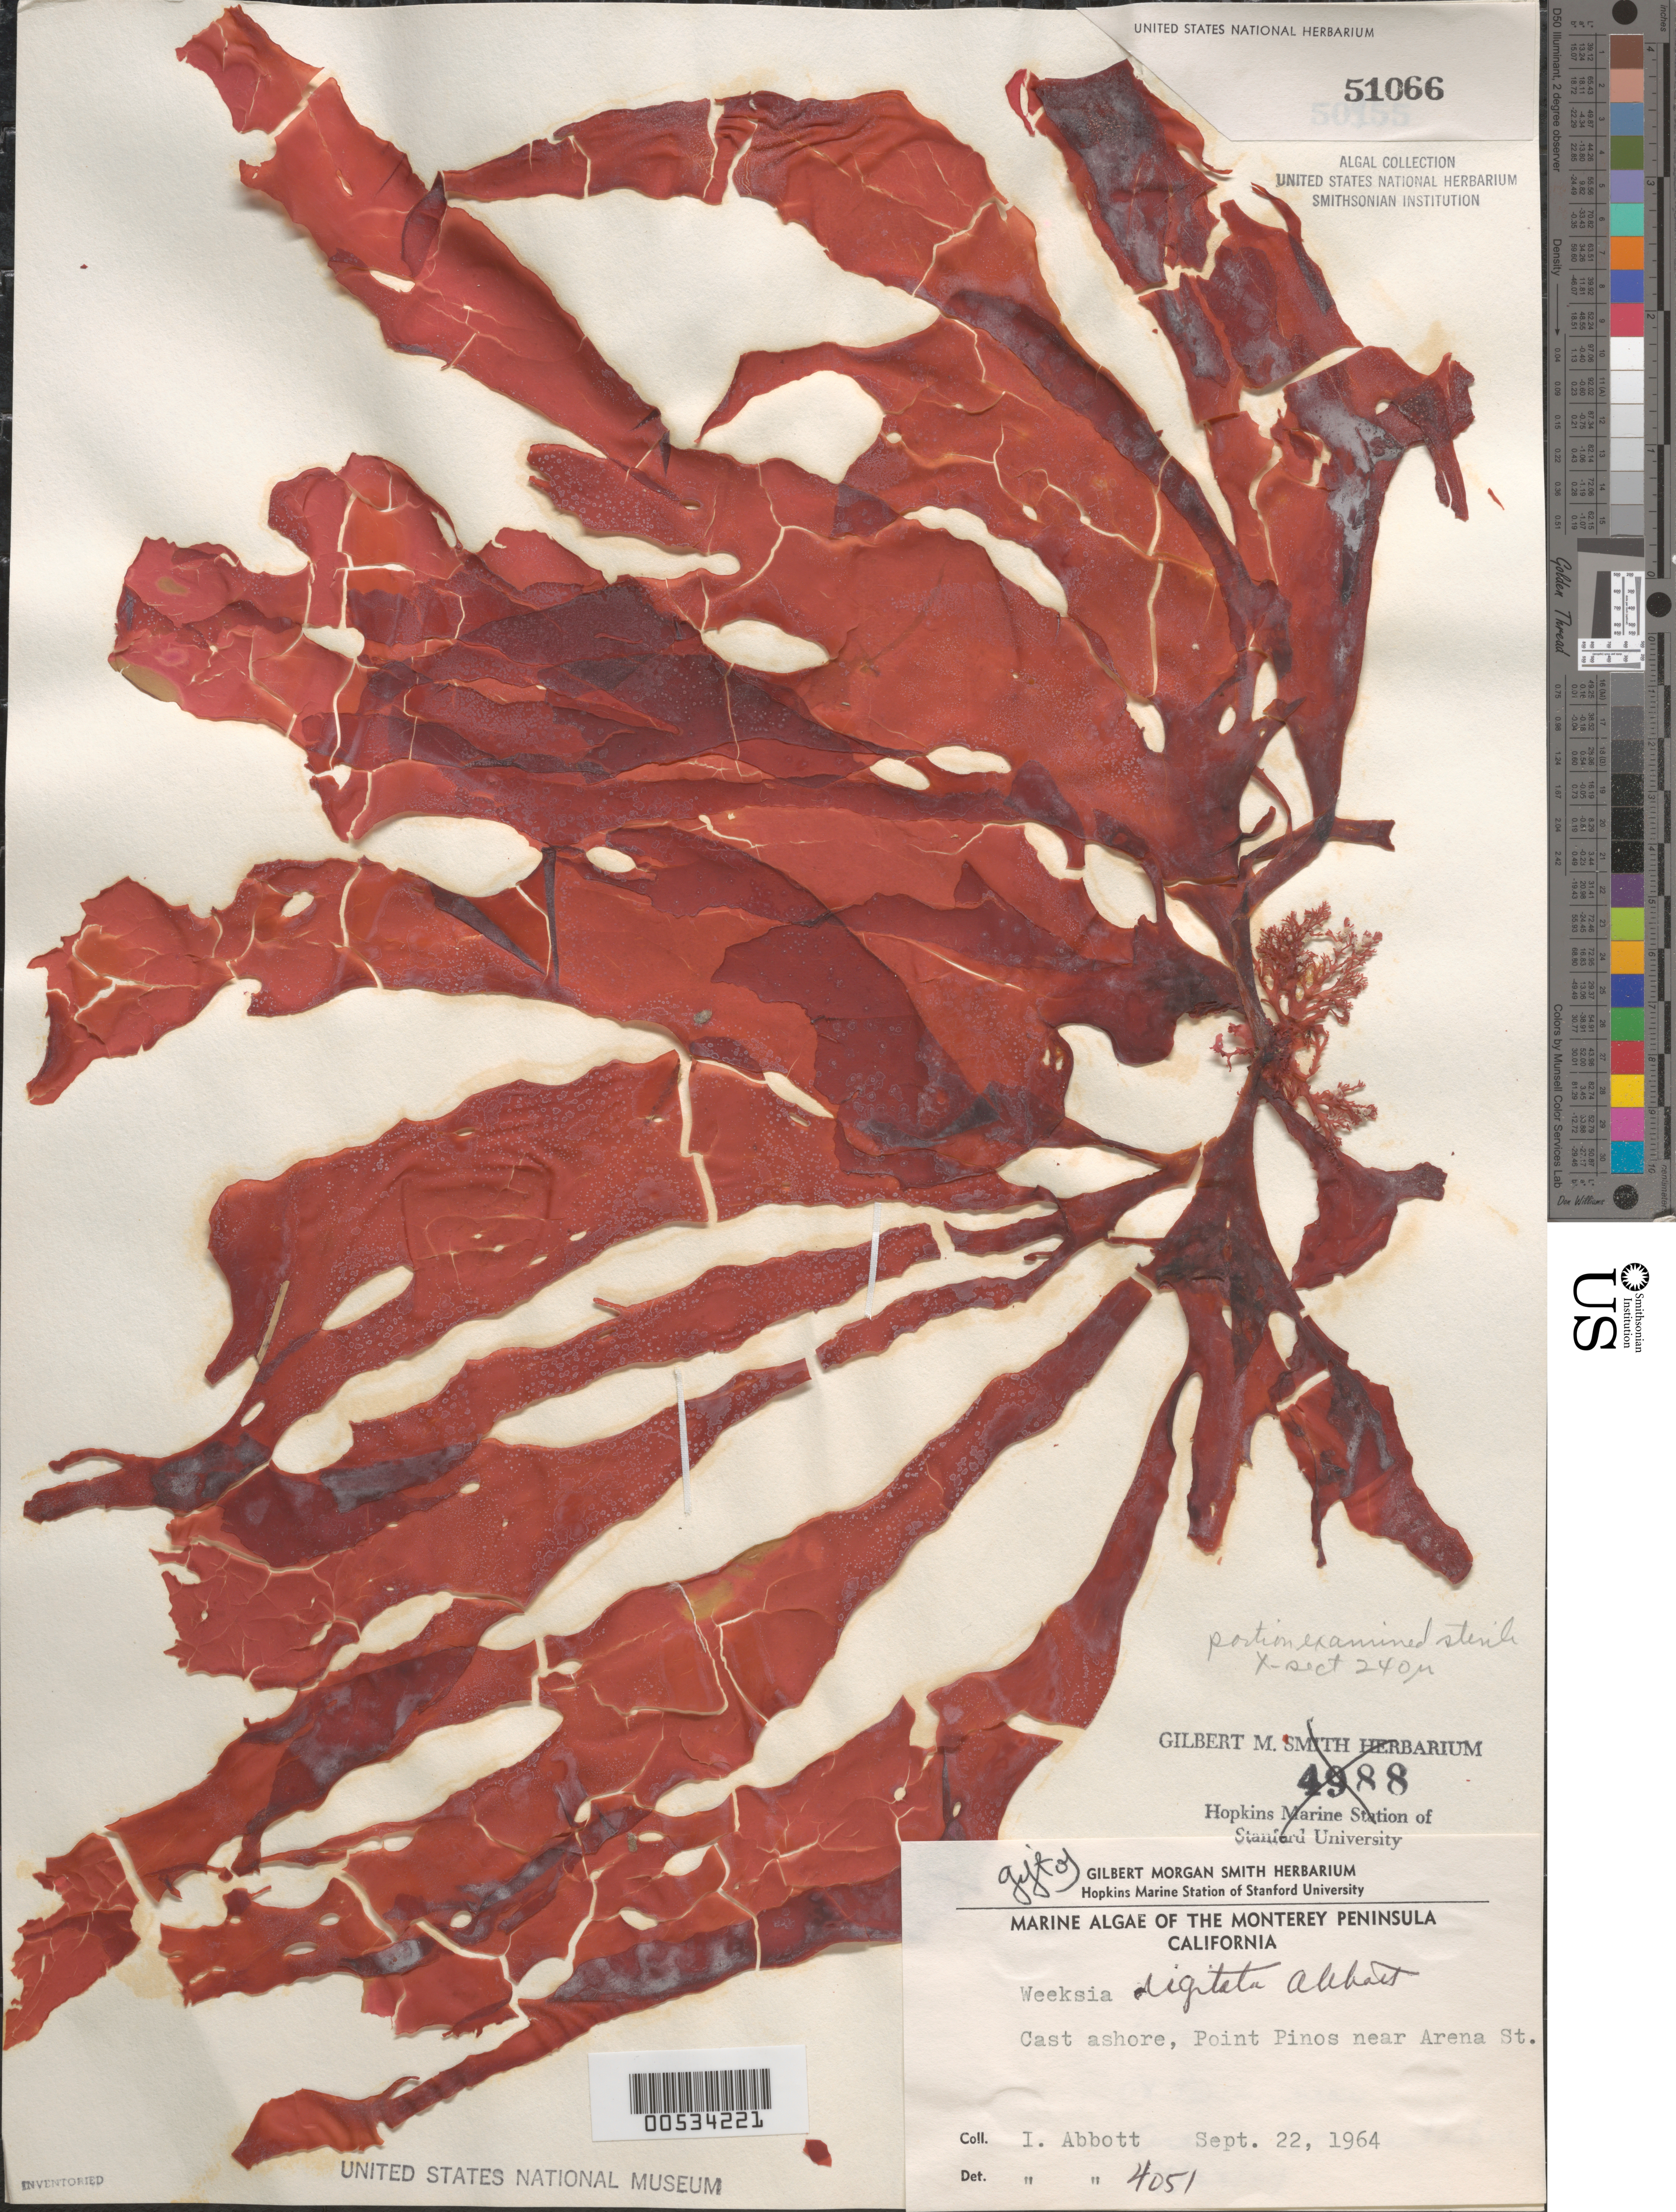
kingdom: Plantae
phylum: Rhodophyta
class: Florideophyceae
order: Gigartinales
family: Dumontiaceae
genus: Weeksia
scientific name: Weeksia digitata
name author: I.A. Abbott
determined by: Abbott, Isabella A.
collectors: I. A. Abbott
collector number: IAA 4051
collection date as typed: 22 Sep 1964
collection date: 1964-09-22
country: United States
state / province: California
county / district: Monterey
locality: Point Pinos near Arena Street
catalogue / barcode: US 51066